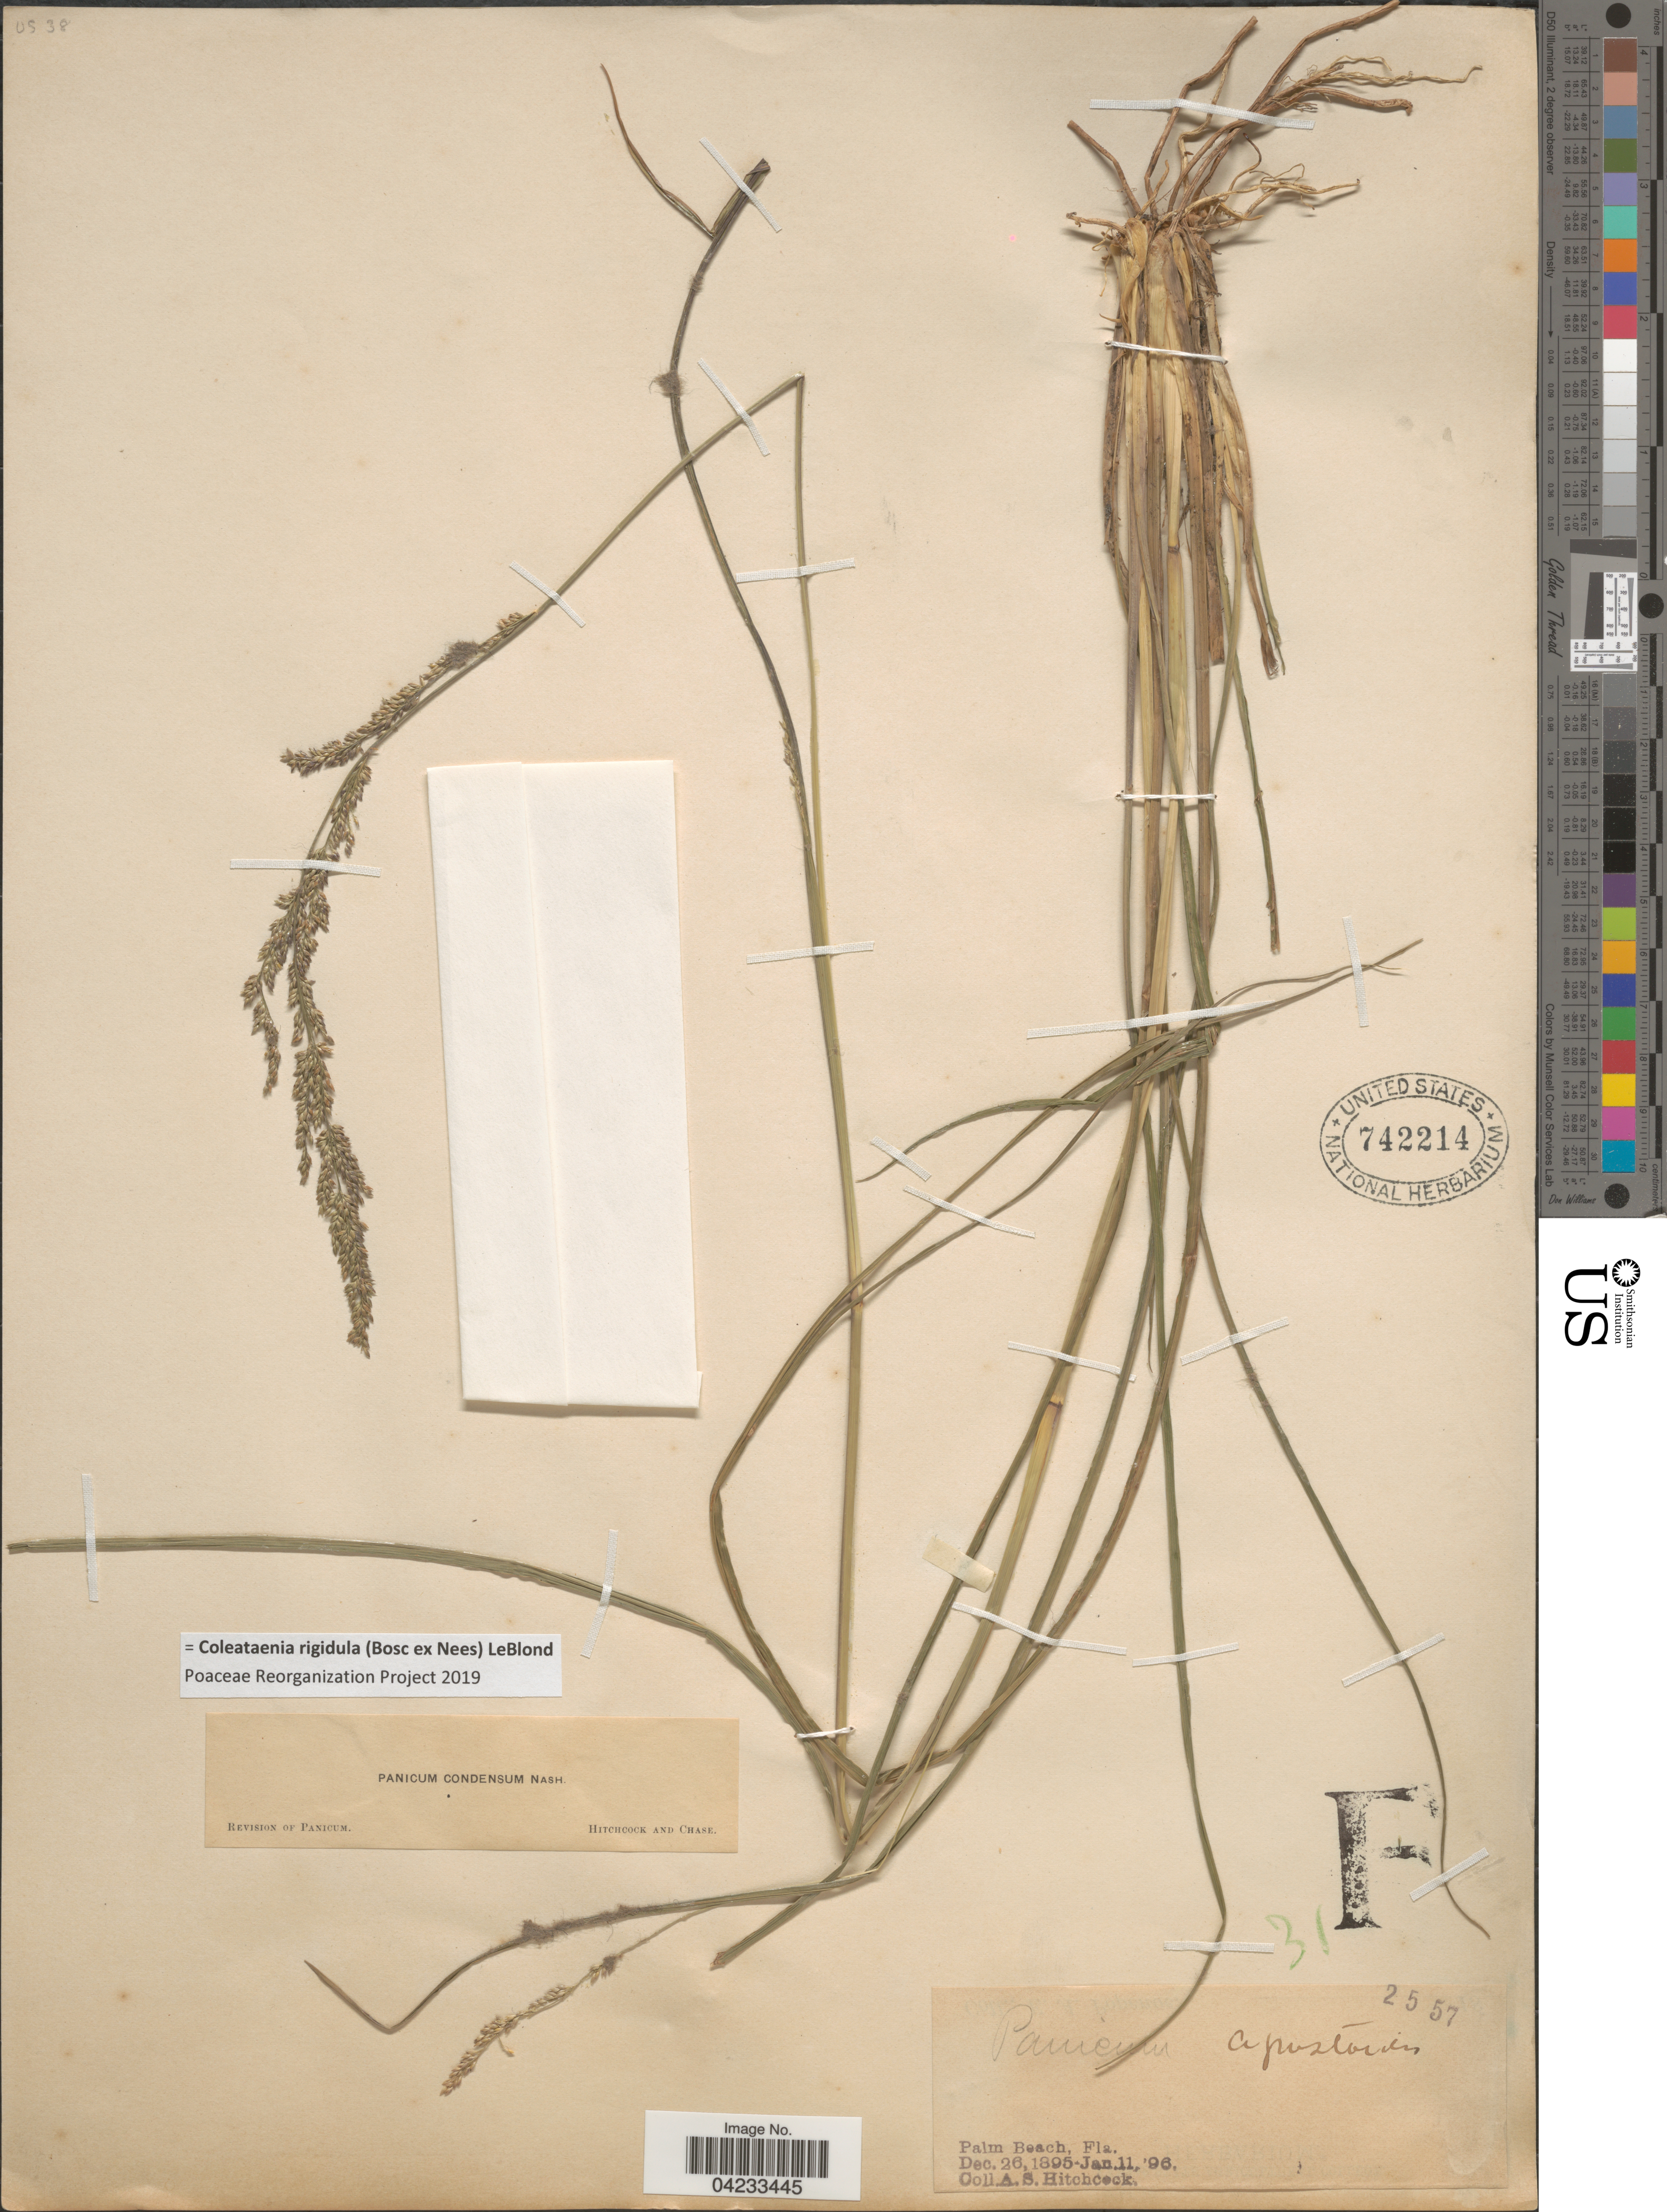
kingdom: Plantae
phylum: Tracheophyta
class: Liliopsida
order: Poales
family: Poaceae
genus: Coleataenia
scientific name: Coleataenia rigidula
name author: (Bosc ex Nees) LeBlond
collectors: A. S. Hitchcock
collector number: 2557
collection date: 1895-12-26/1896-01-11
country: United States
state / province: Florida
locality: Palm Beach.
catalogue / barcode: US 742214